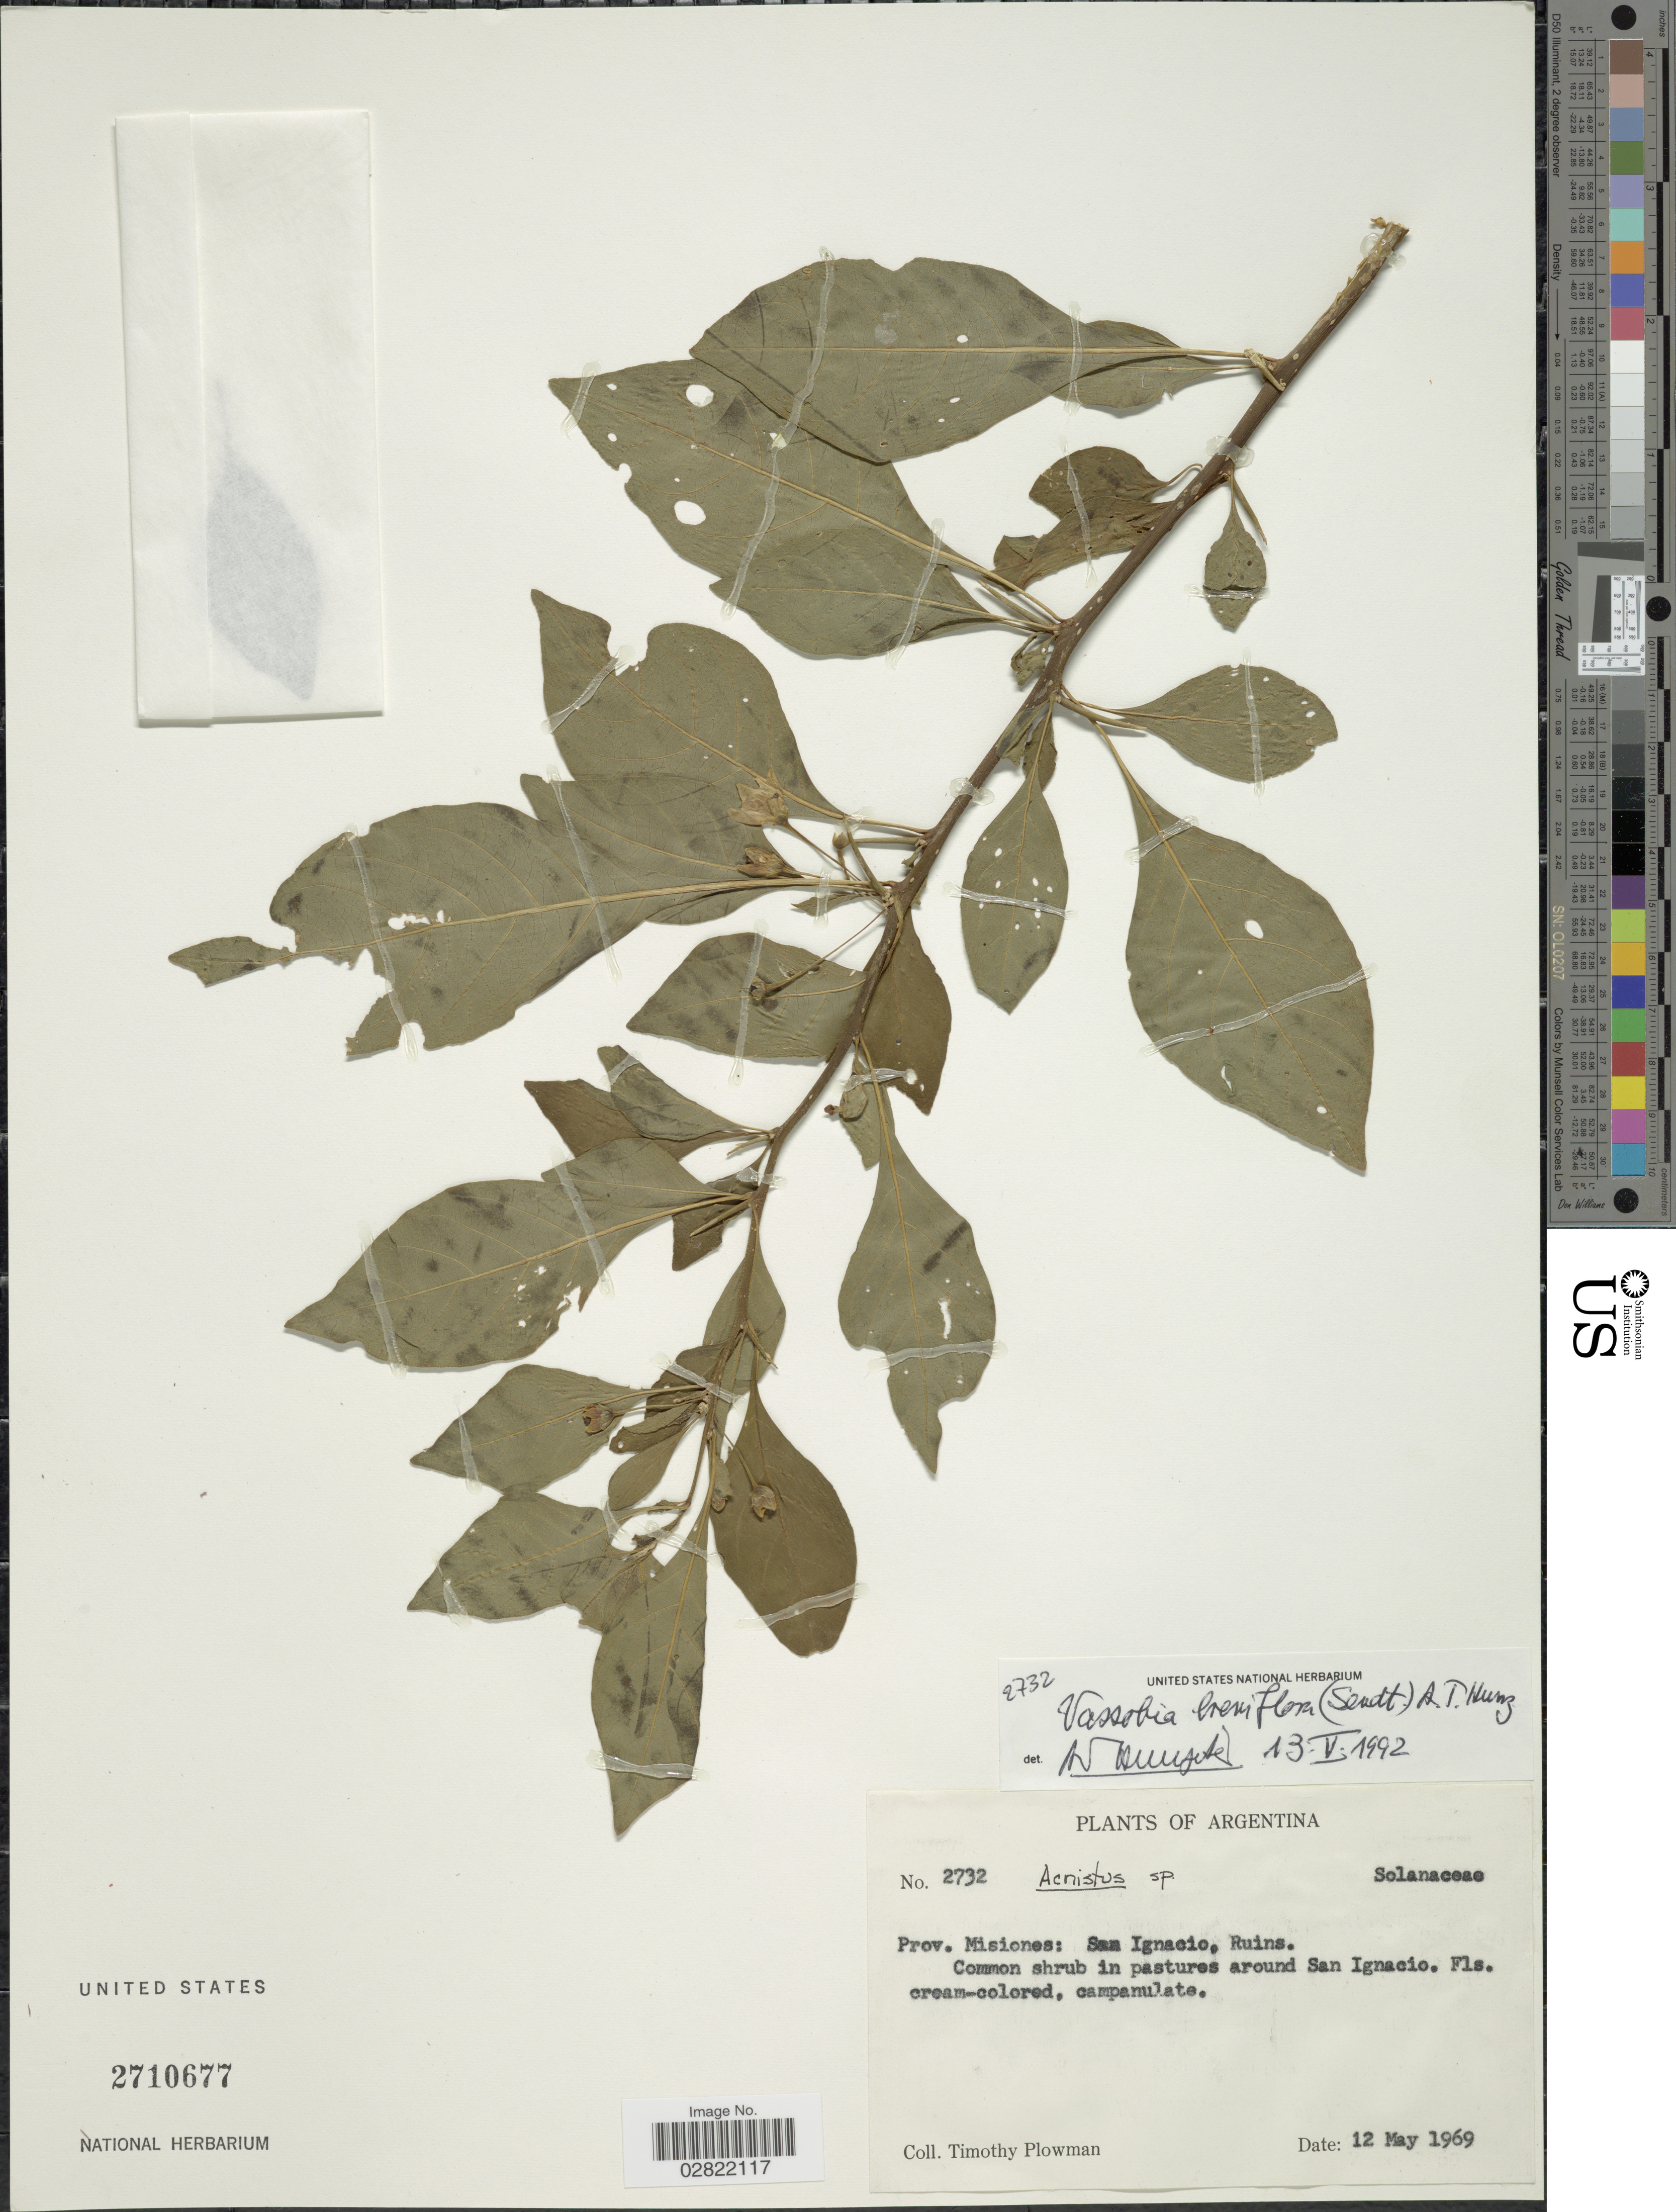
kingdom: Plantae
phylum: Tracheophyta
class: Magnoliopsida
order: Solanales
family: Solanaceae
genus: Vassobia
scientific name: Vassobia breviflora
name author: (Sendt.) Hunz.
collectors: T. Plowman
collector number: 2732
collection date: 1969-05-12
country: Argentina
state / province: Misiones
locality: Prov. Misiones: San Ignacio, Ruins, Common shrub in pastures around San Ignacio.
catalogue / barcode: US 2710677